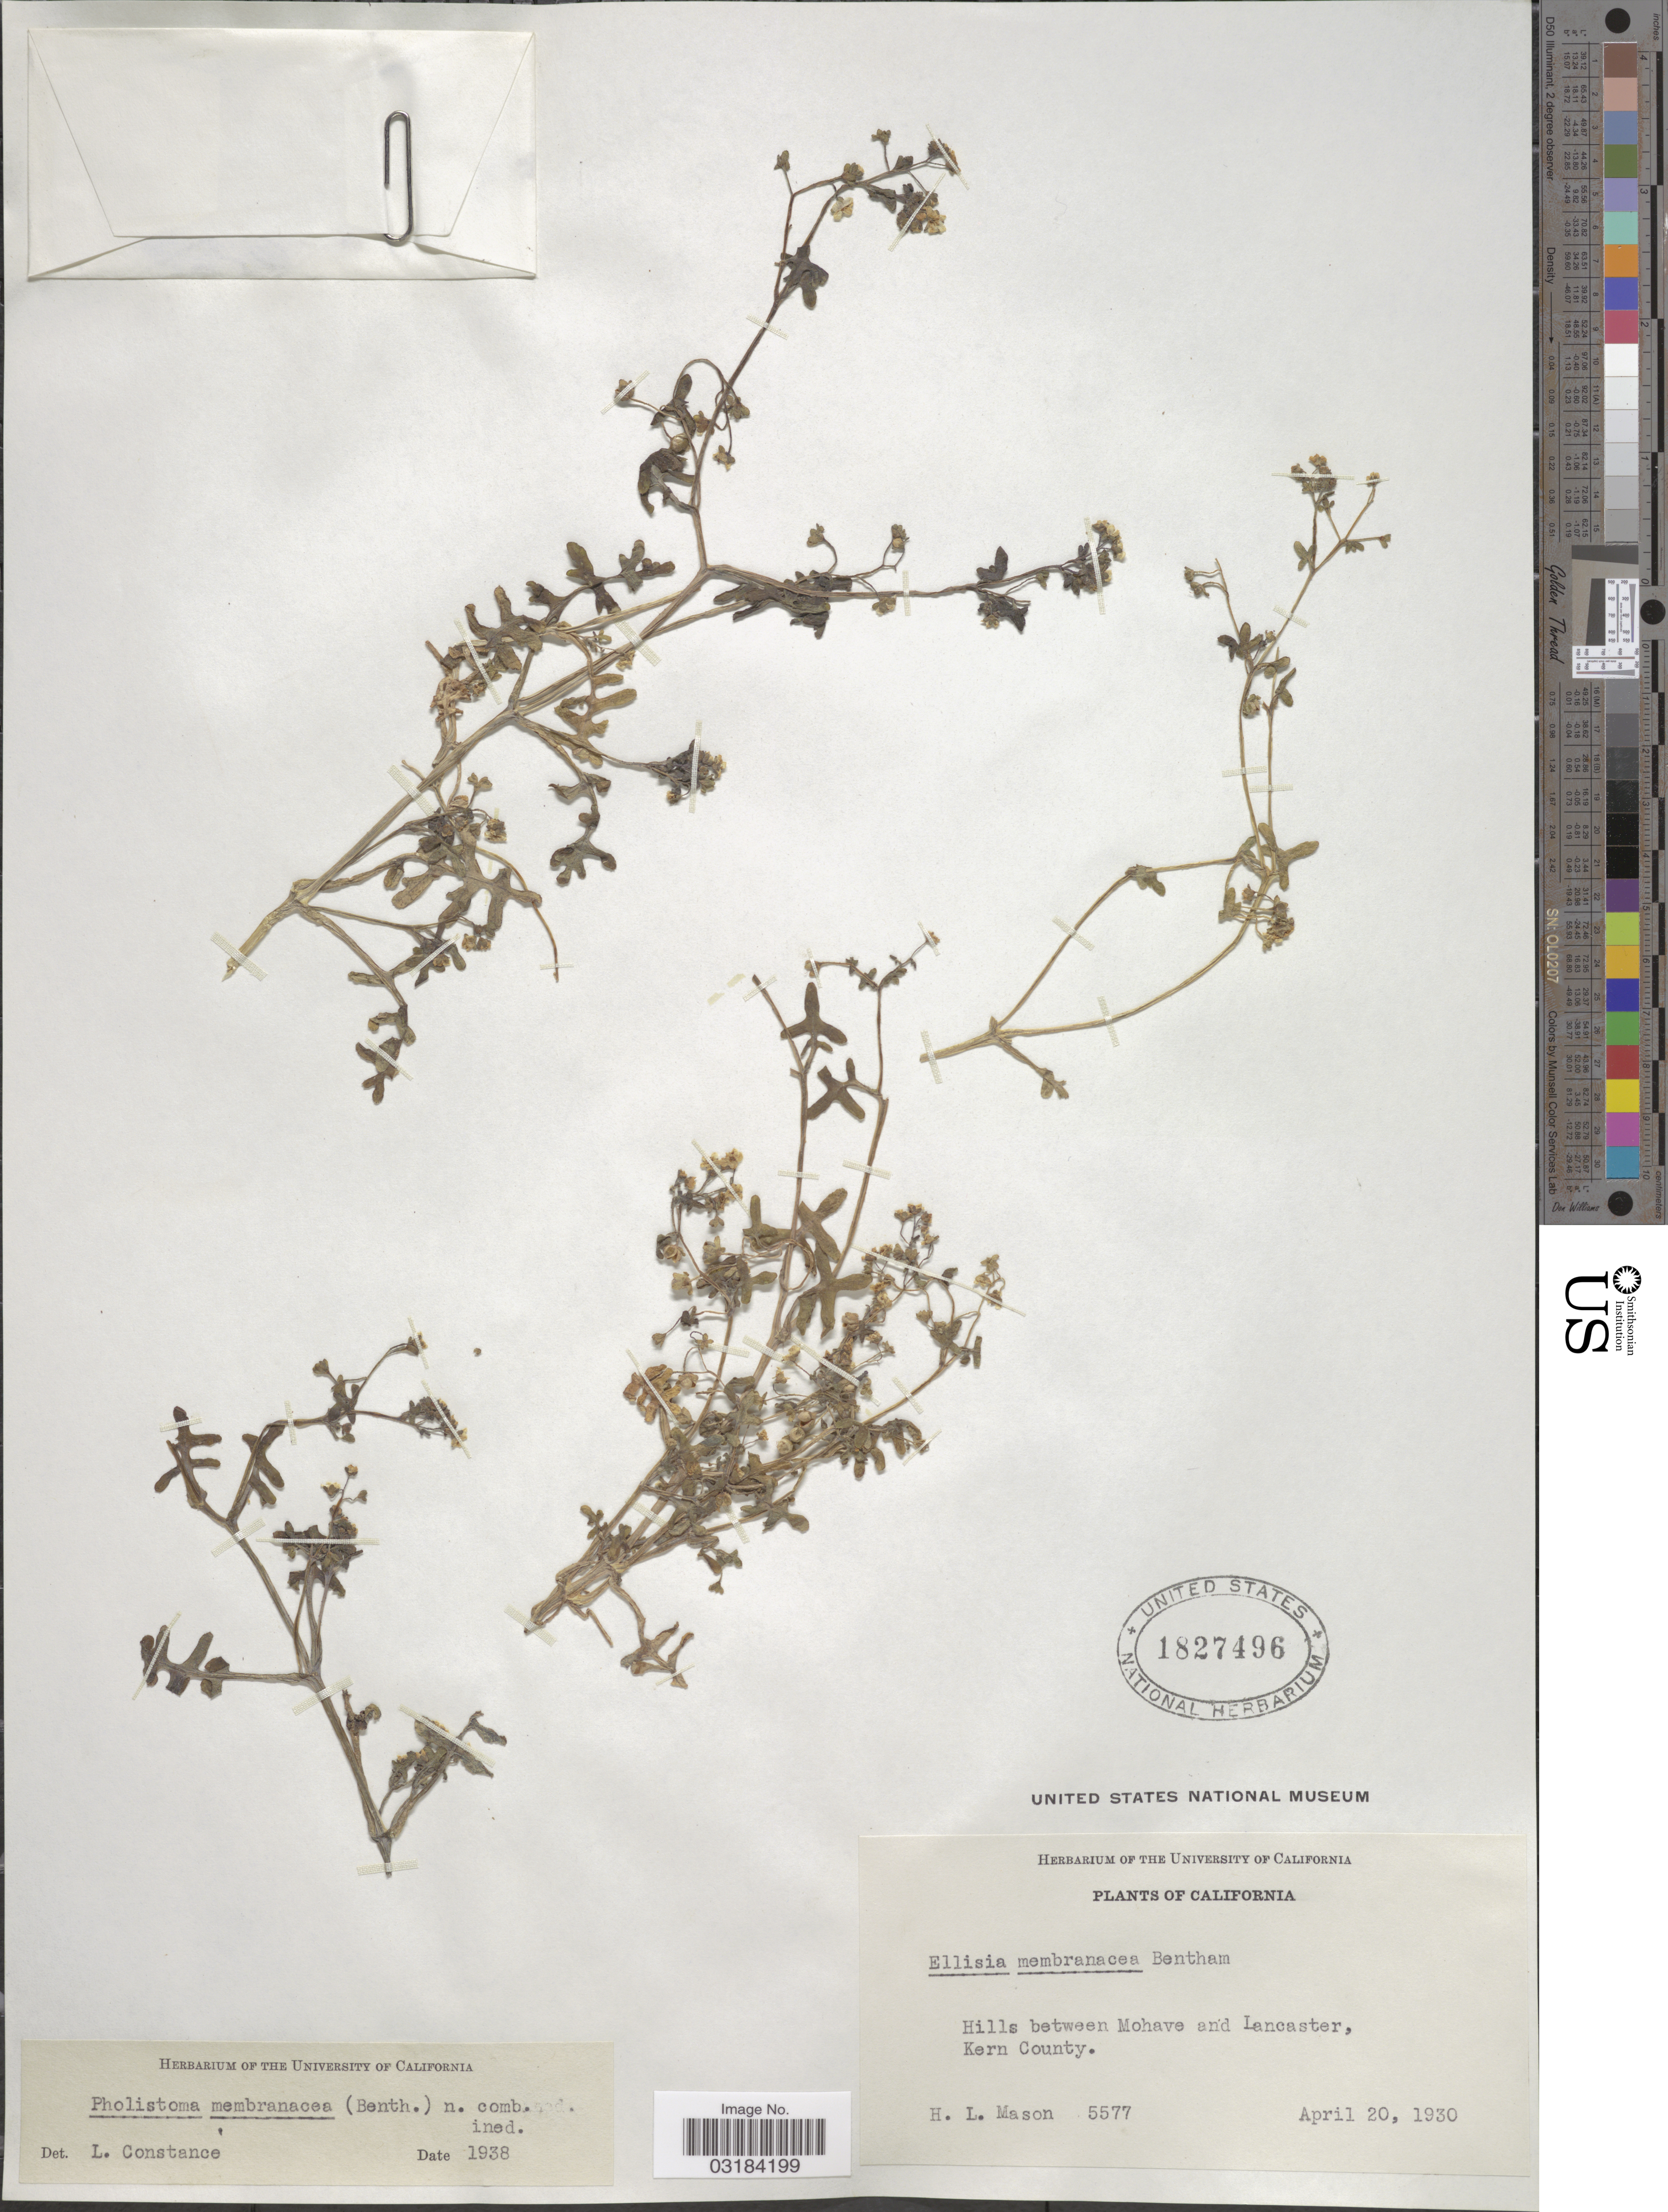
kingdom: Plantae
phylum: Tracheophyta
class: Magnoliopsida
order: Boraginales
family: Hydrophyllaceae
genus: Pholistoma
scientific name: Pholistoma membranaceum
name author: (Benth.) Constance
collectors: H. L. Mason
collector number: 5577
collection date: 1930-04-20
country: United States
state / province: California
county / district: Kern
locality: Hills between Mohave and Lancaster, Kern County.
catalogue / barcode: US 1827496